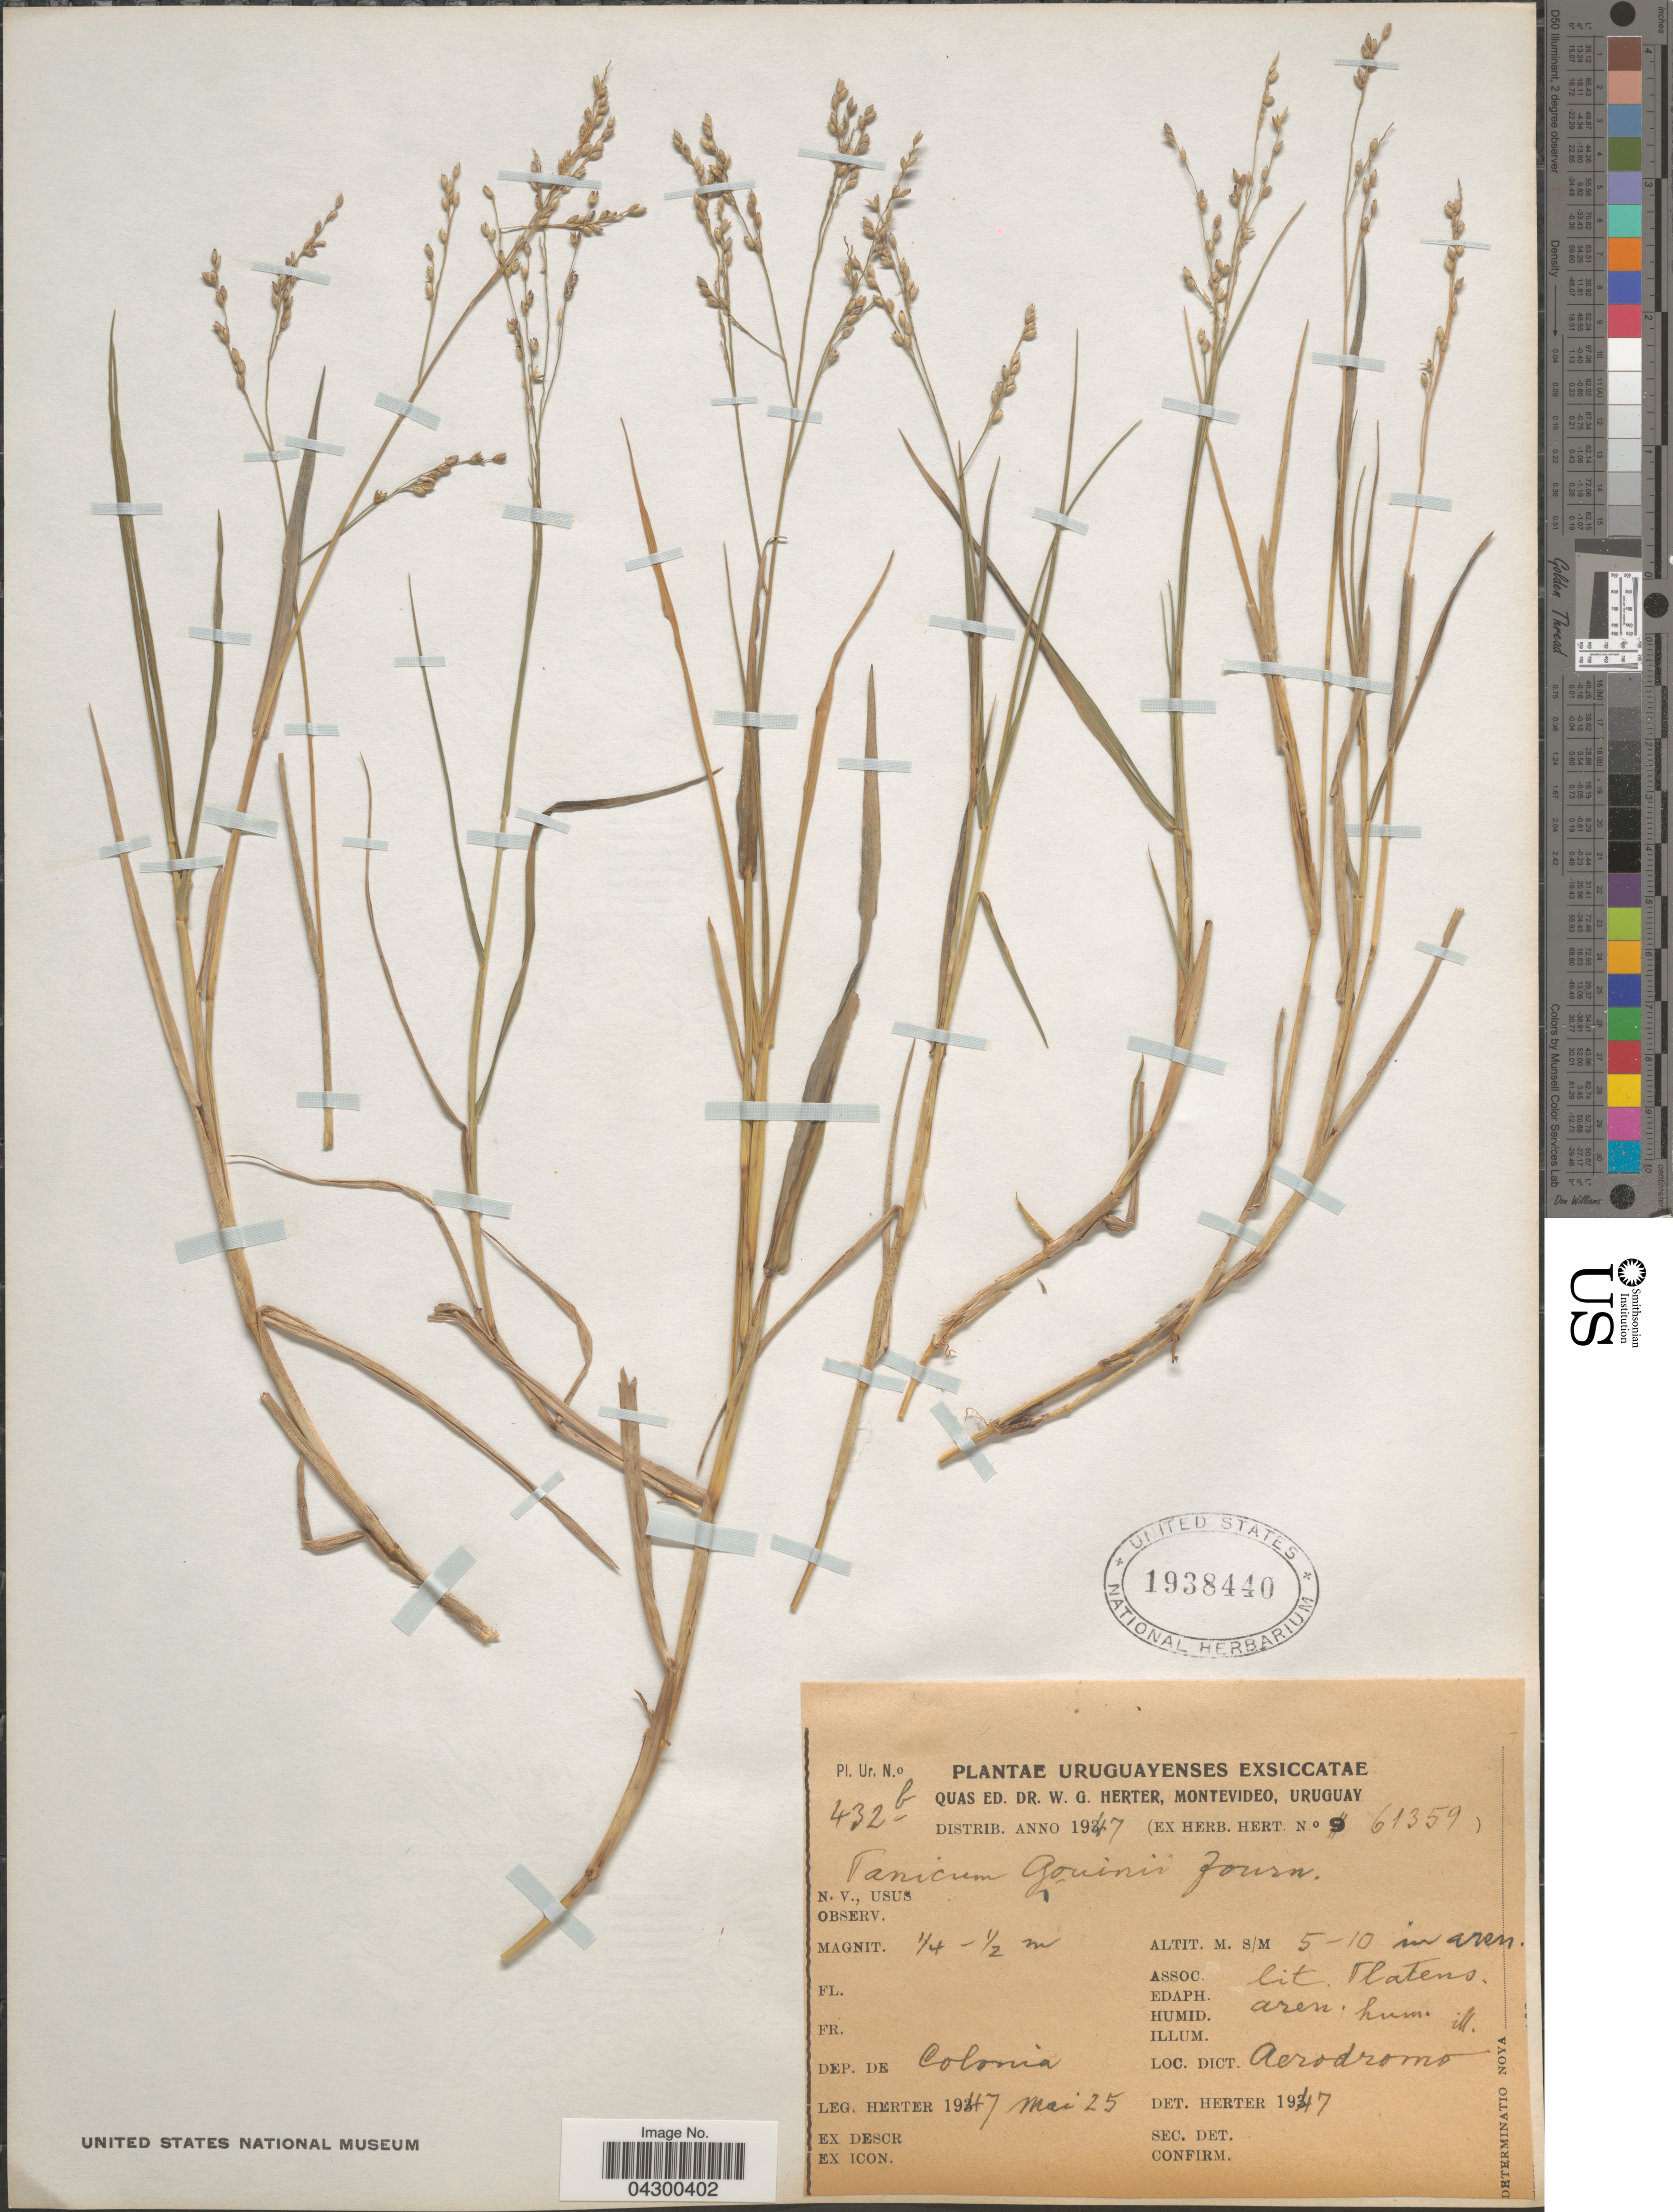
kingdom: Plantae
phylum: Tracheophyta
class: Liliopsida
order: Poales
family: Poaceae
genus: Panicum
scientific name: Panicum repens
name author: L.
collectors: W. G. Herter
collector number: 432b/61359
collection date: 1947-05-25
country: Uruguay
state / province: Colonia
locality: Dep. de Colonia. Loc. Dict. Aerodromo.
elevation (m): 5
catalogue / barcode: US 1938440